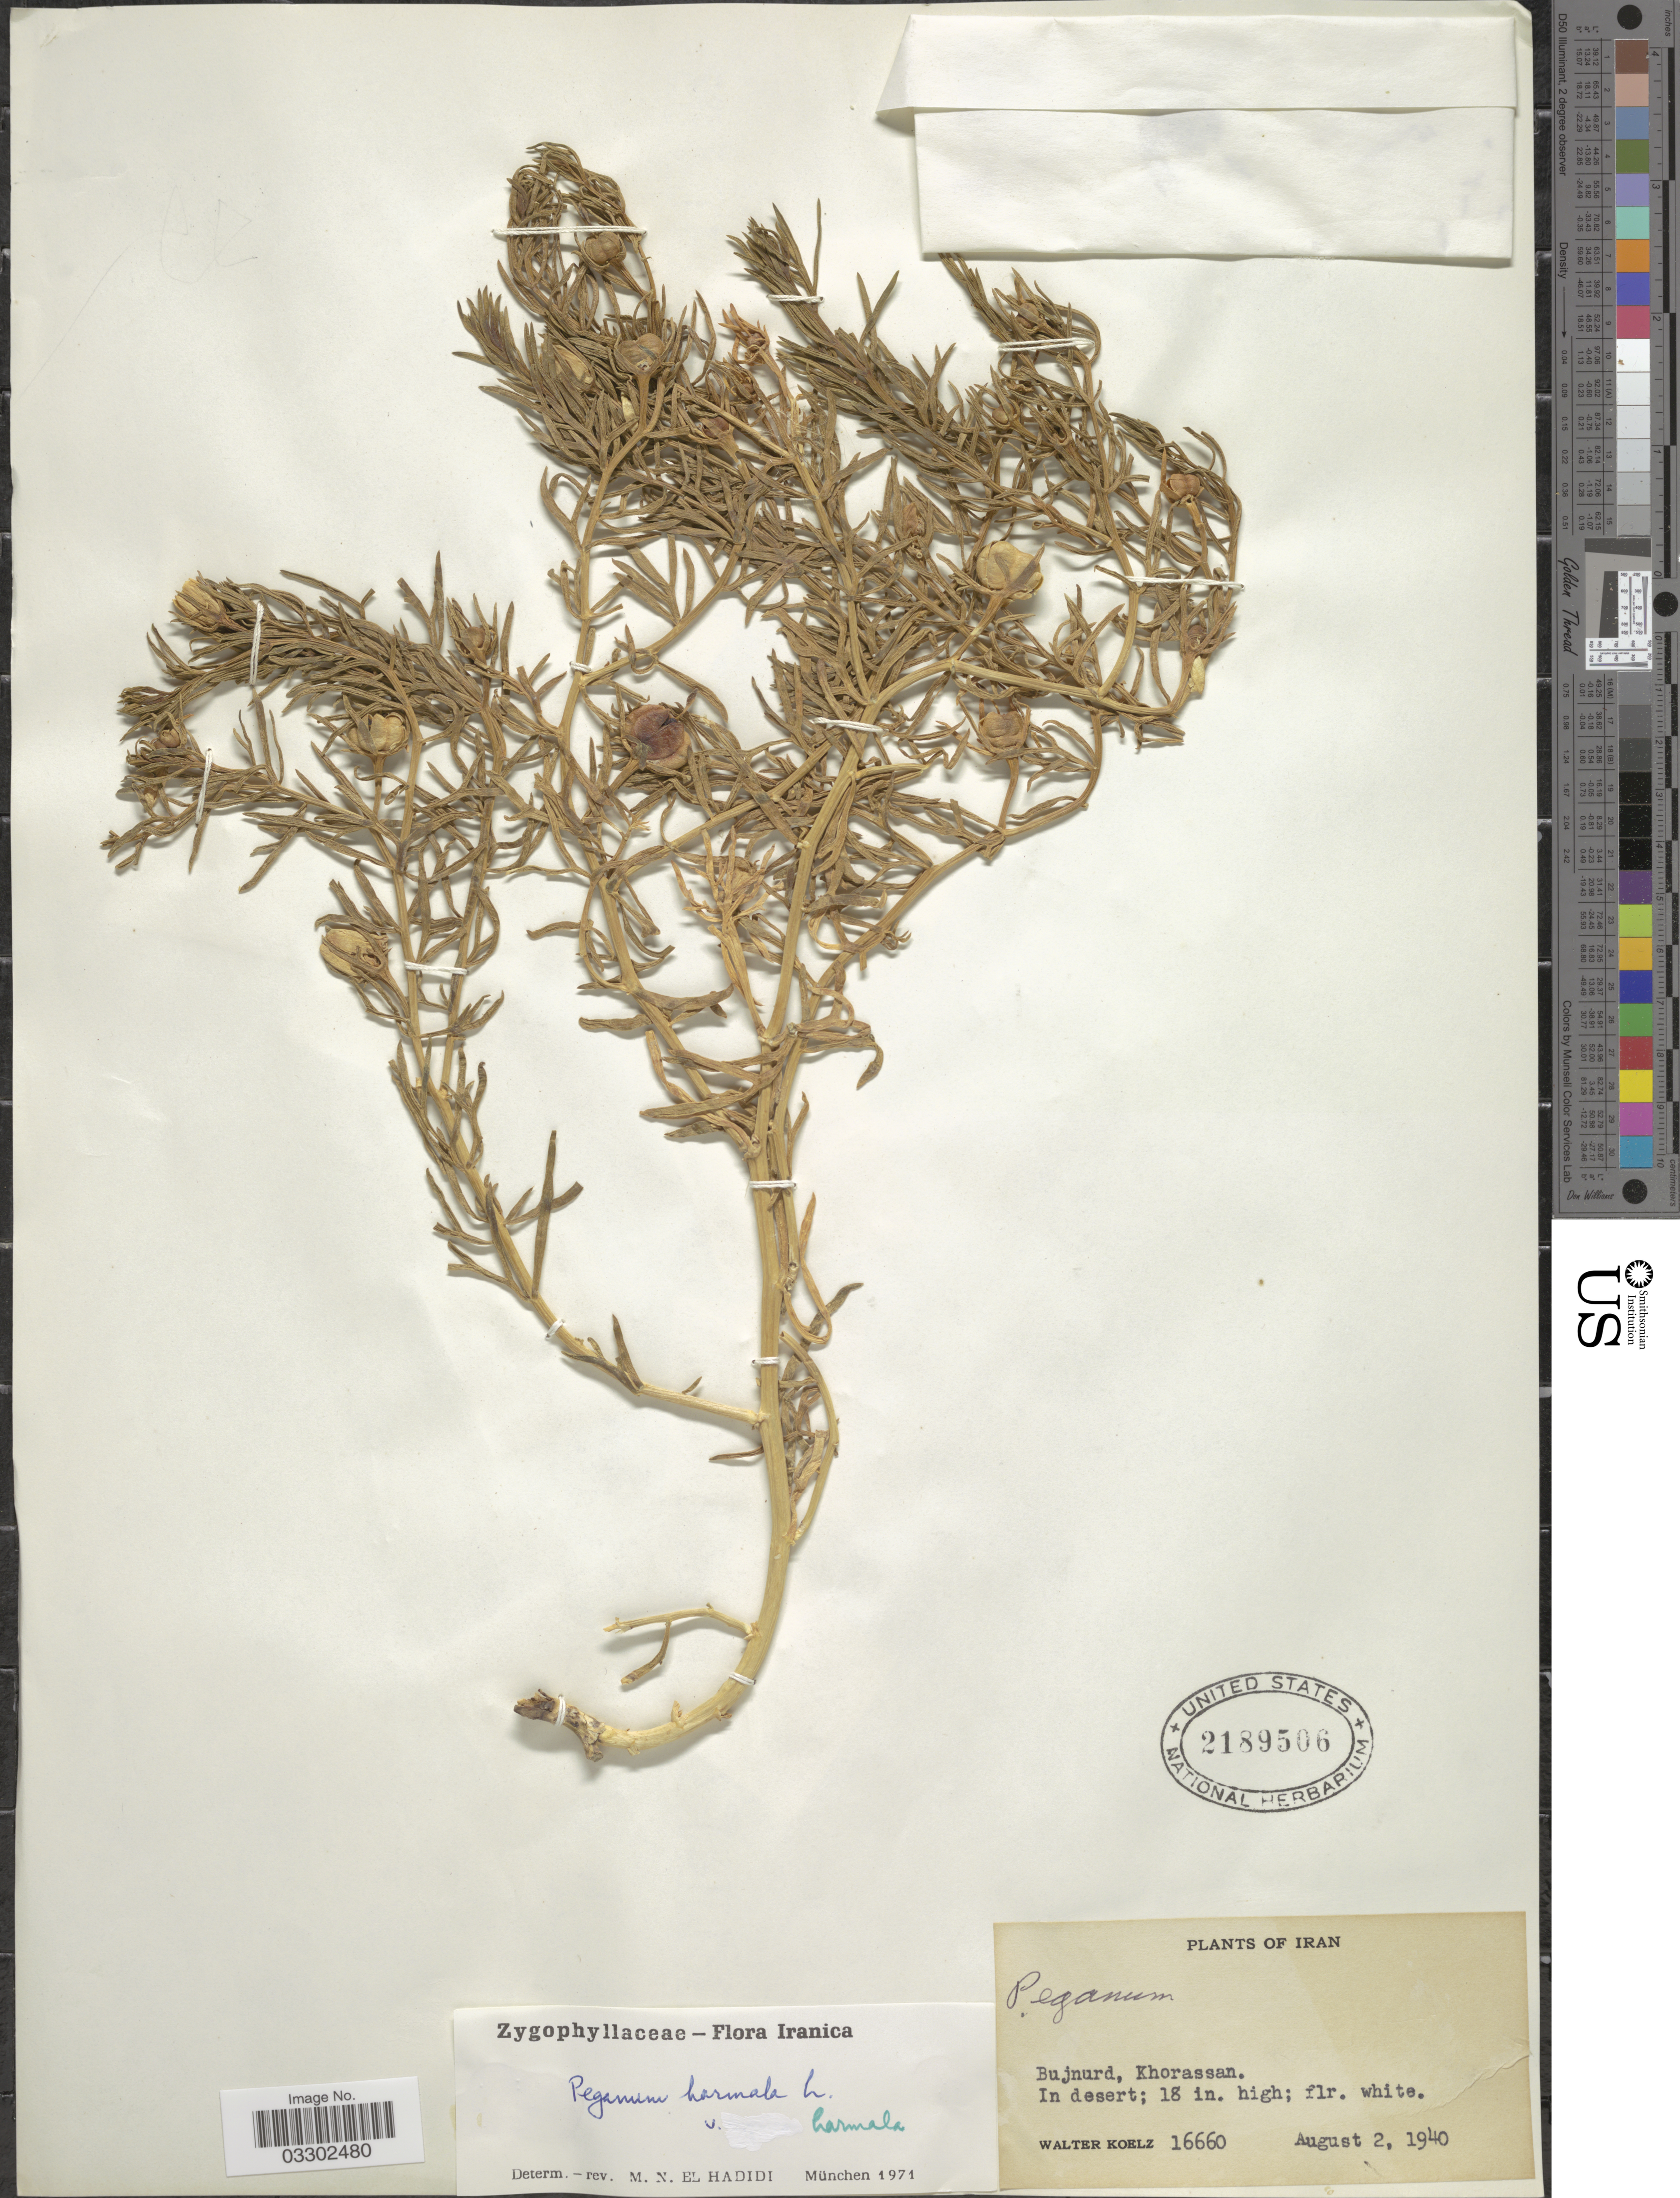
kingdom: Plantae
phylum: Tracheophyta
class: Magnoliopsida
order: Sapindales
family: Tetradiclidaceae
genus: Peganum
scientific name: Peganum harmala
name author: L.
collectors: W. N. Koelz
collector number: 16660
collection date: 1940-08-02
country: Iran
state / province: Khorasan [obsolete]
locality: Bujnurd.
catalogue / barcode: US 2189506